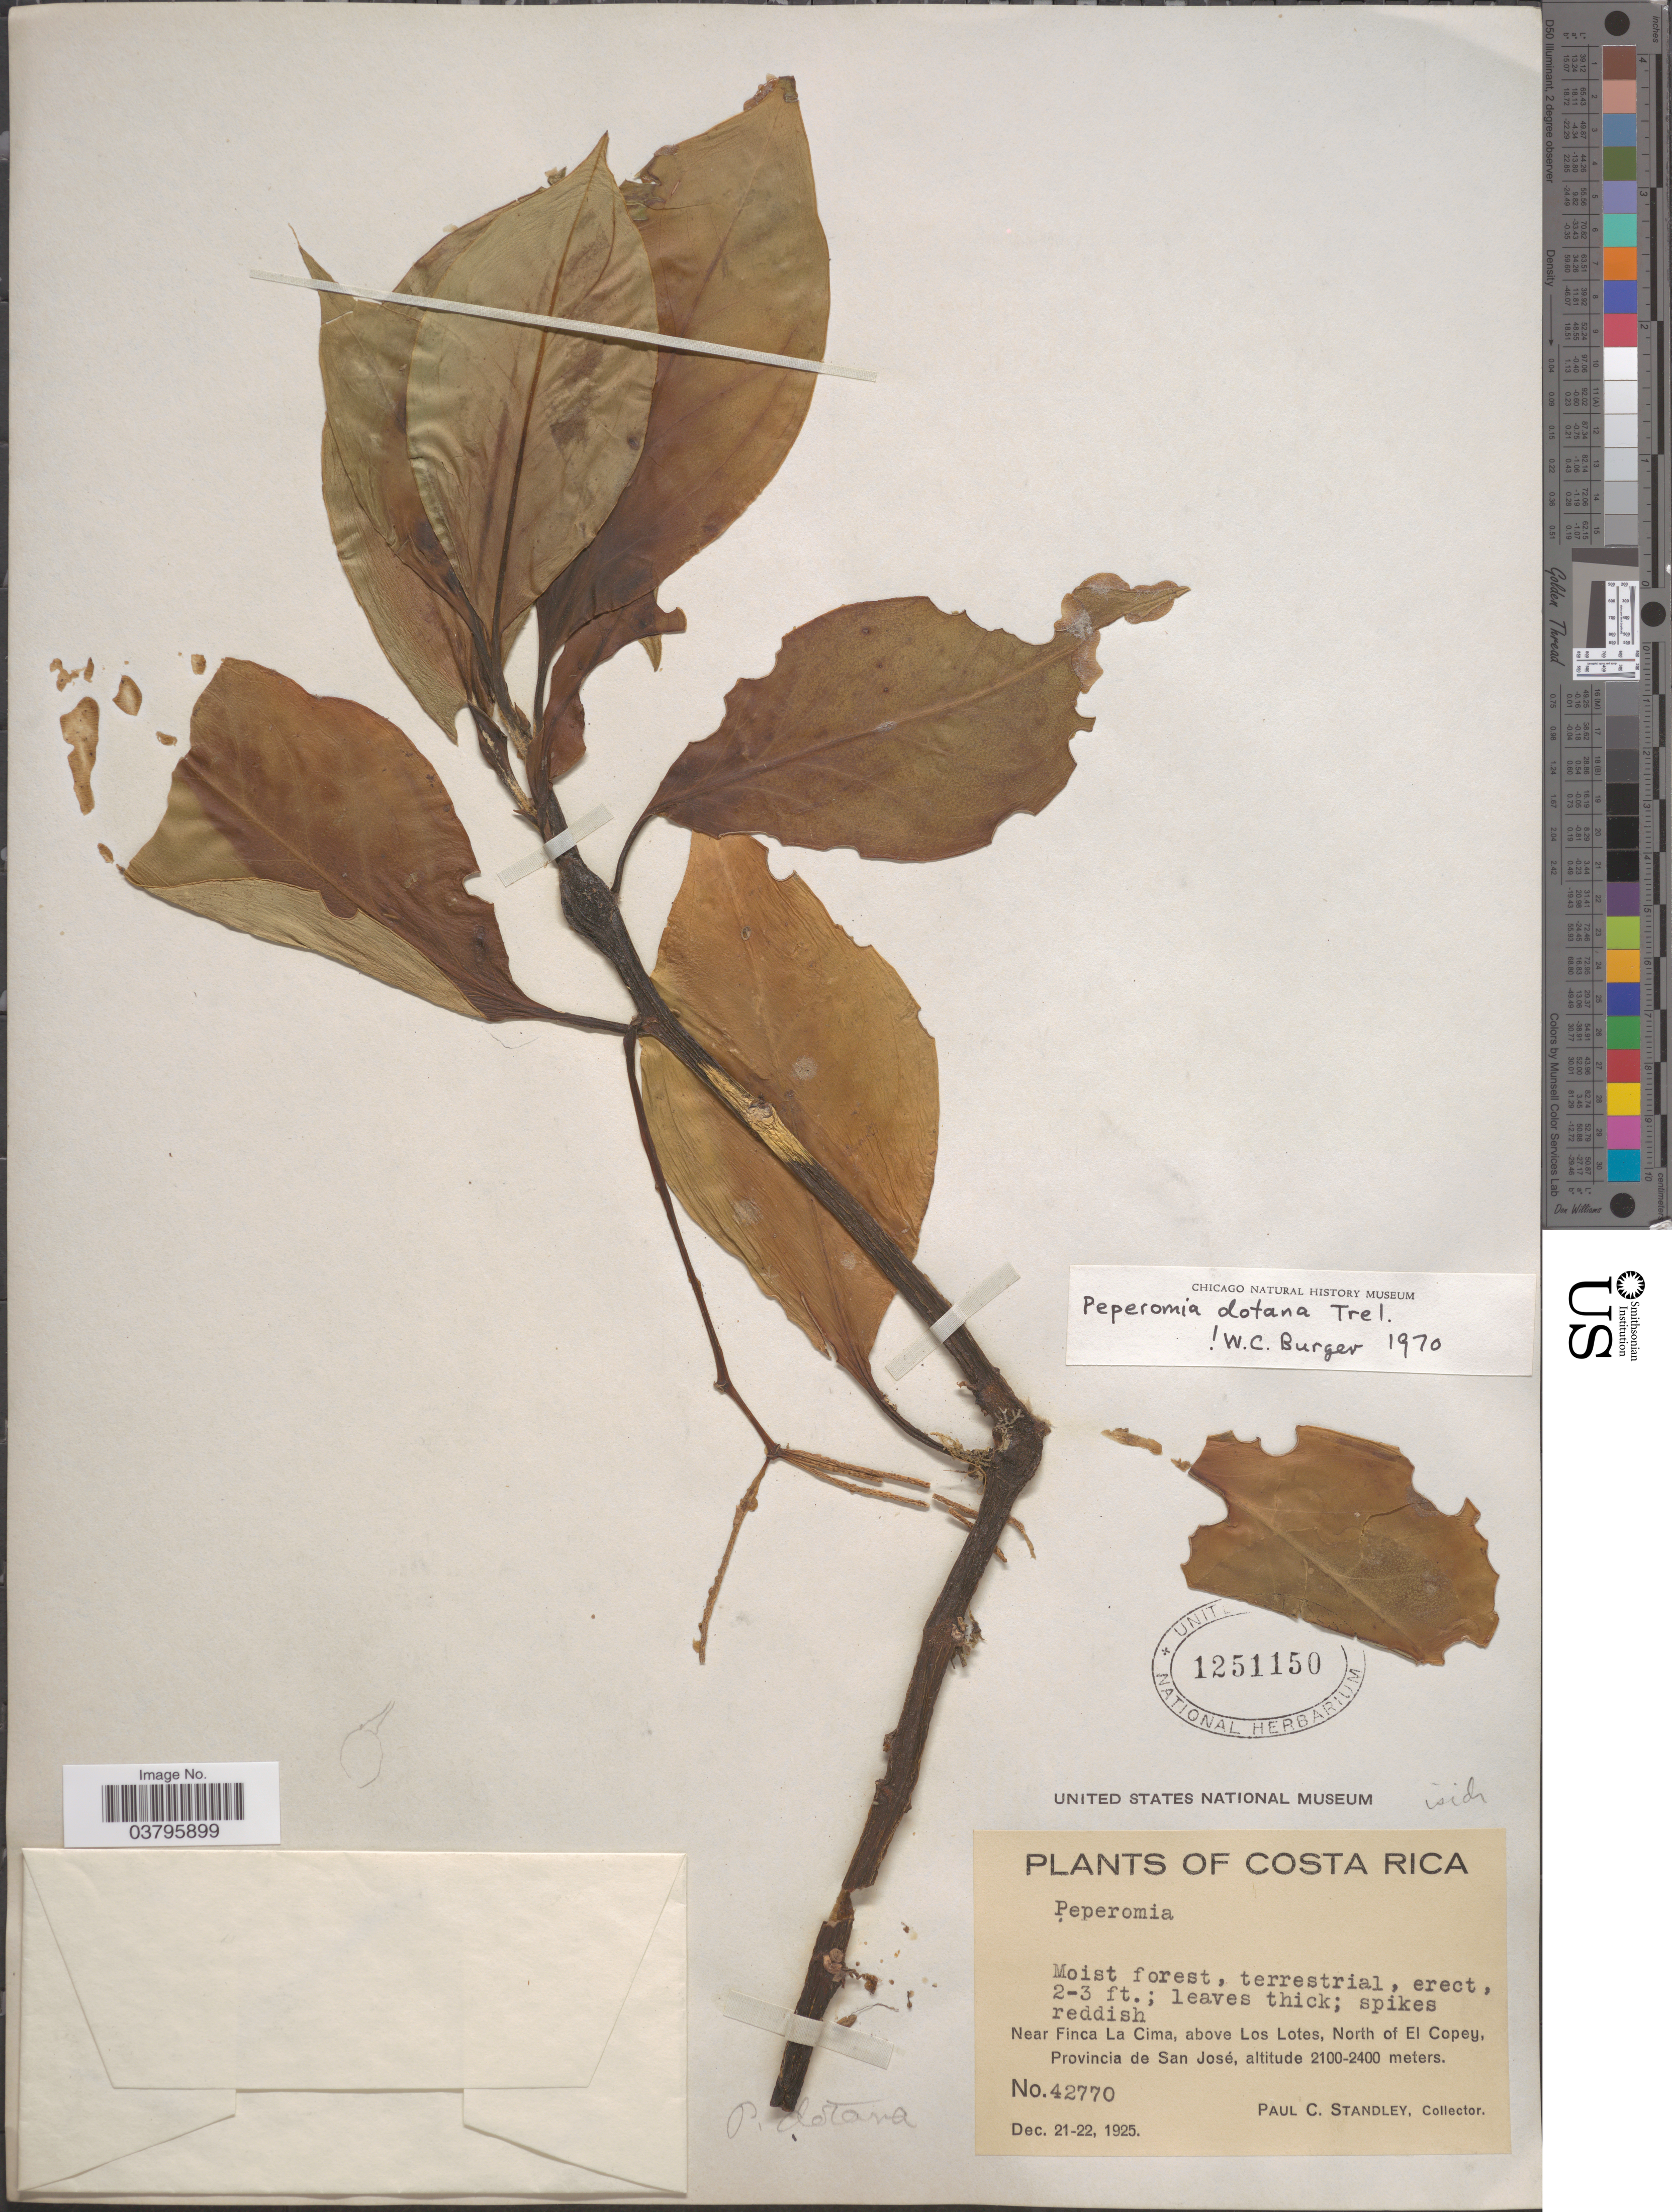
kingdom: Plantae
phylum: Tracheophyta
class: Magnoliopsida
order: Piperales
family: Piperaceae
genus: Peperomia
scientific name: Peperomia dotana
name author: Trel.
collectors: P. C. Standley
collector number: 42770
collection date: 1925-12-21/1925-12-22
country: Costa Rica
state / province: San José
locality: Near Finca La Cima, above Los Lotes, North of El Copey.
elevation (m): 2100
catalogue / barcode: US 1251150